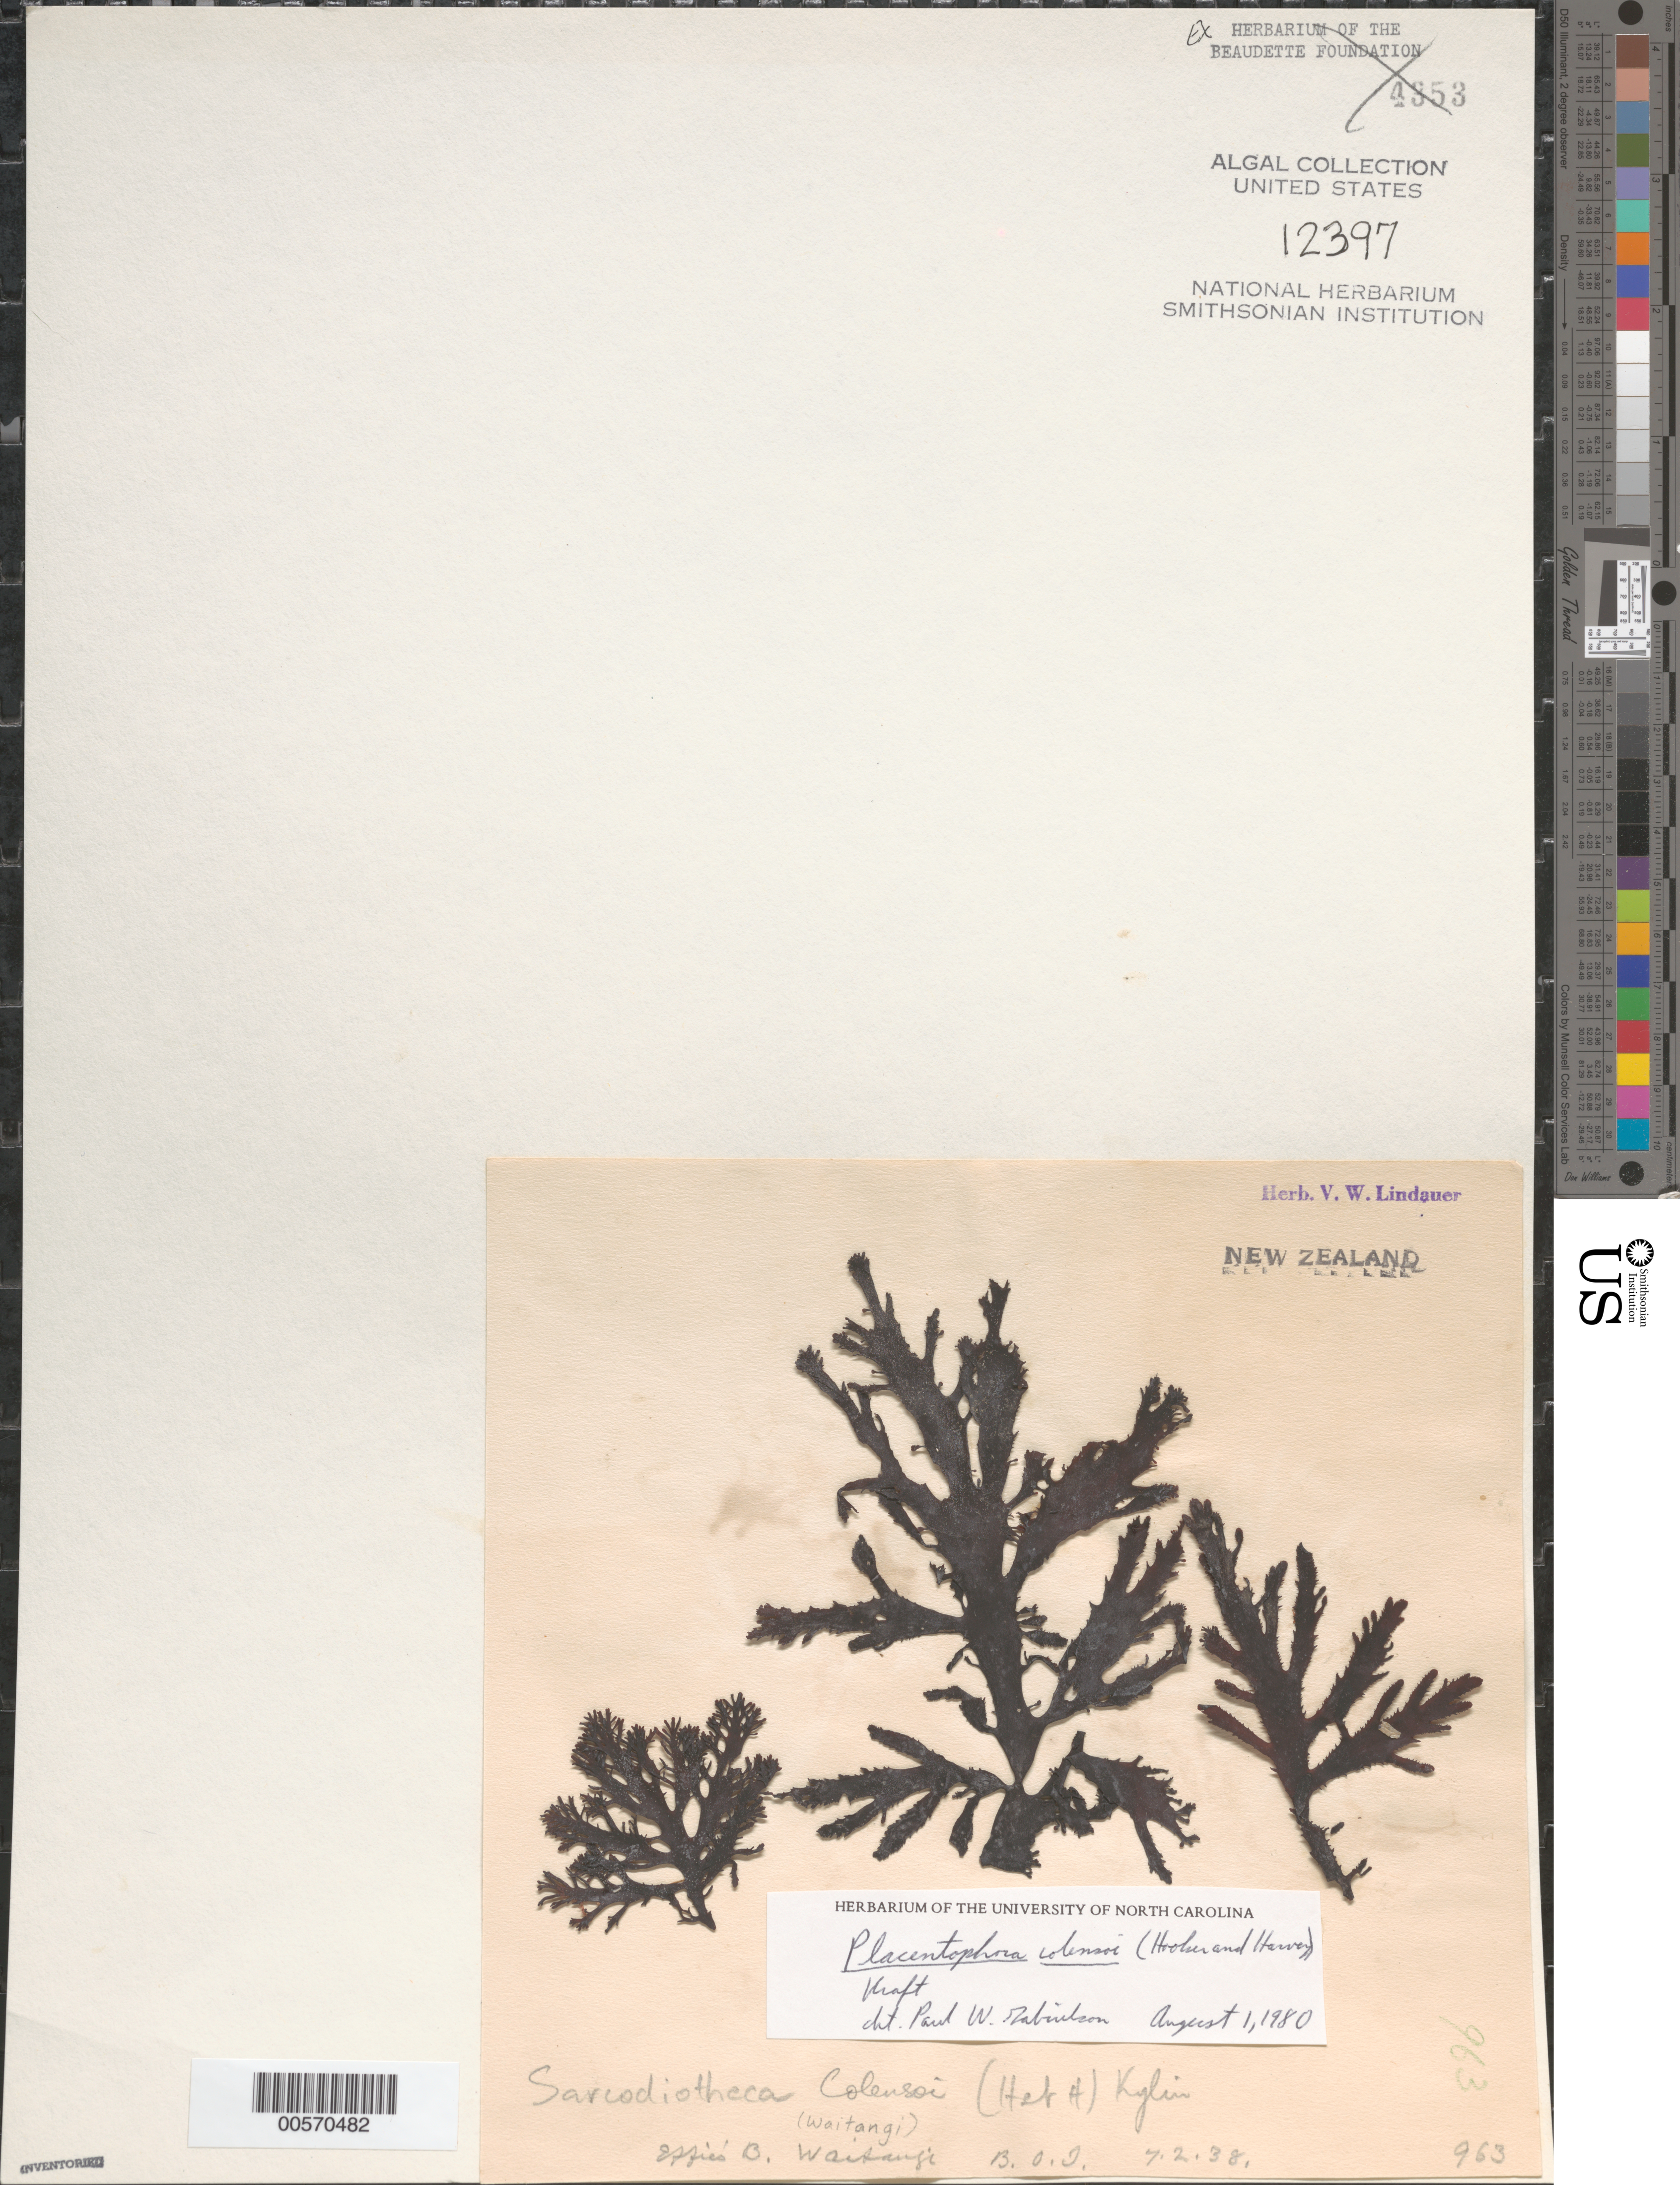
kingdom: Plantae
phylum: Rhodophyta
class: Florideophyceae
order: Gigartinales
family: Solieriaceae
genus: Placentophora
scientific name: Placentophora colensoi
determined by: Gabrielson, P. W.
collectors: V. Lindauer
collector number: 963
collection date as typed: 07 Feb 1938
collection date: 1938-02-07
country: New Zealand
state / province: Northland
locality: Effie's beach, waitangi, bay of islands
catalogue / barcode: US 12397